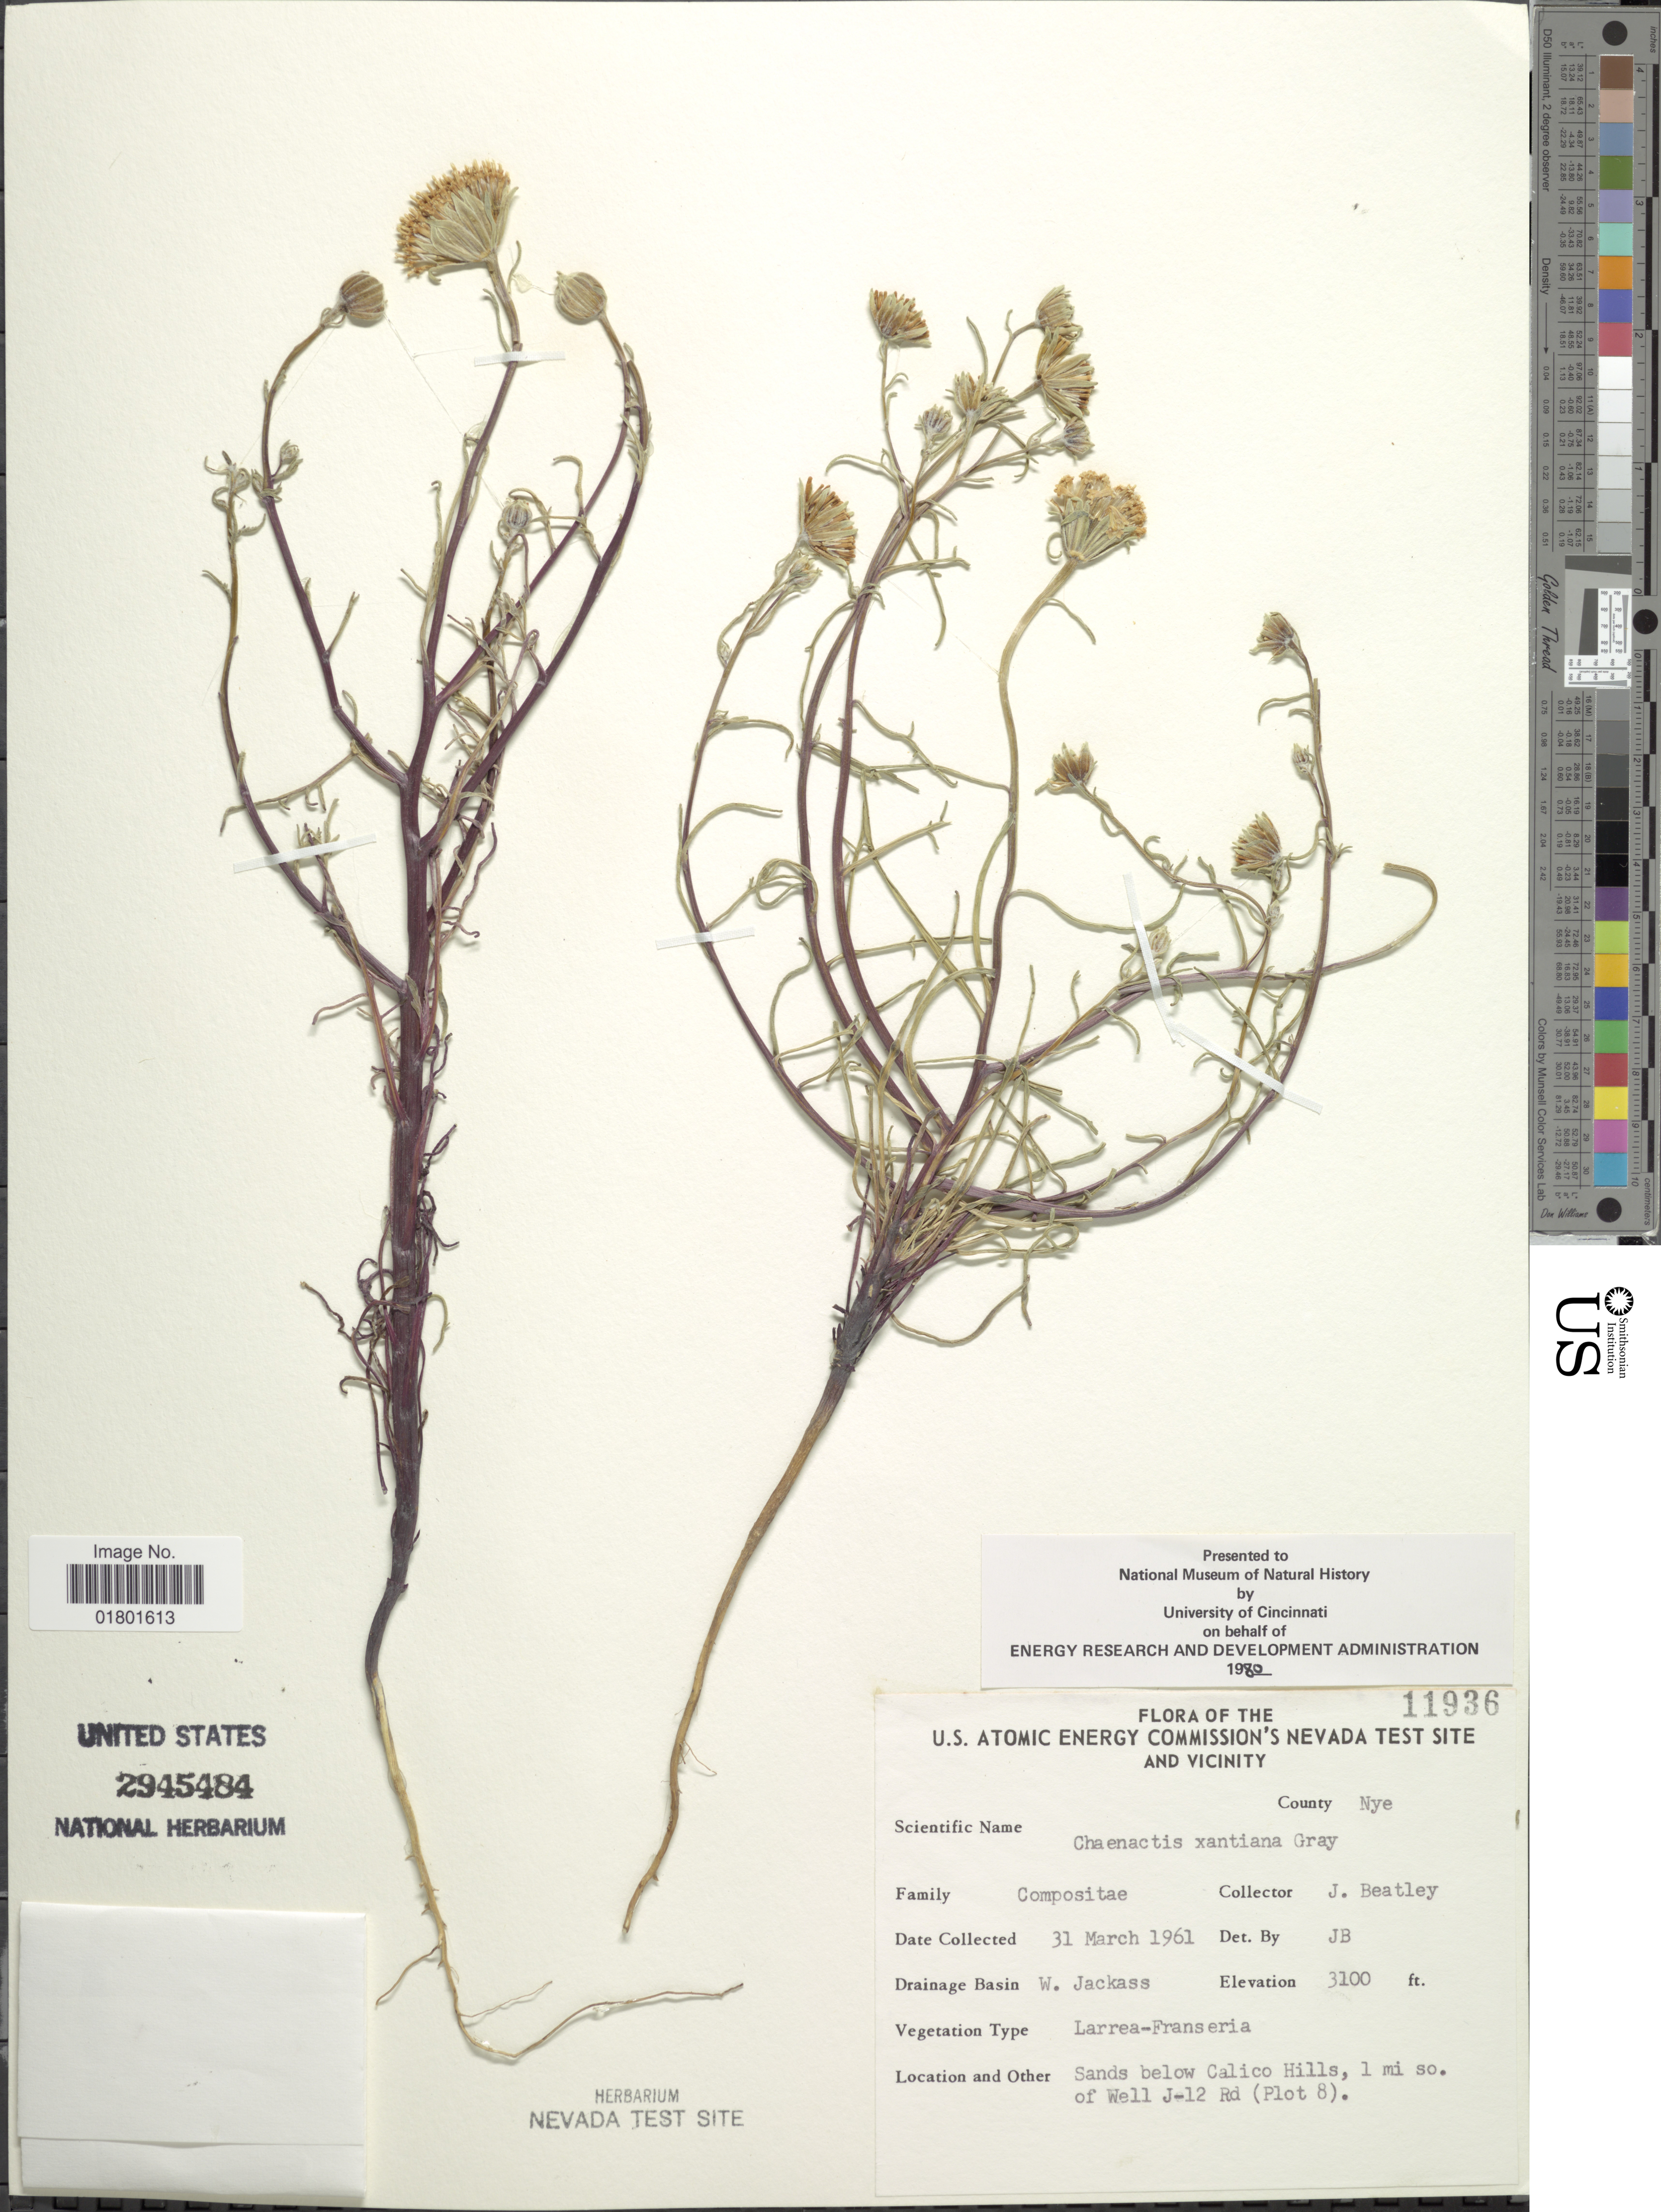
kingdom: Plantae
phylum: Tracheophyta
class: Magnoliopsida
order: Asterales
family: Asteraceae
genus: Chaenactis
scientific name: Chaenactis xantiana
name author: A. Gray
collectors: J. C. Beatley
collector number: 11936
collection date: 1961-03-31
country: United States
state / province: Nevada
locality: U. S. Atomic Energy Commission's Nevada Test Site and vicinity, County Nye, W. Jackass, below Calico Hills, 1 mi so. of Well J-12 Rd (Plot 8)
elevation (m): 945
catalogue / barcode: US 2945484